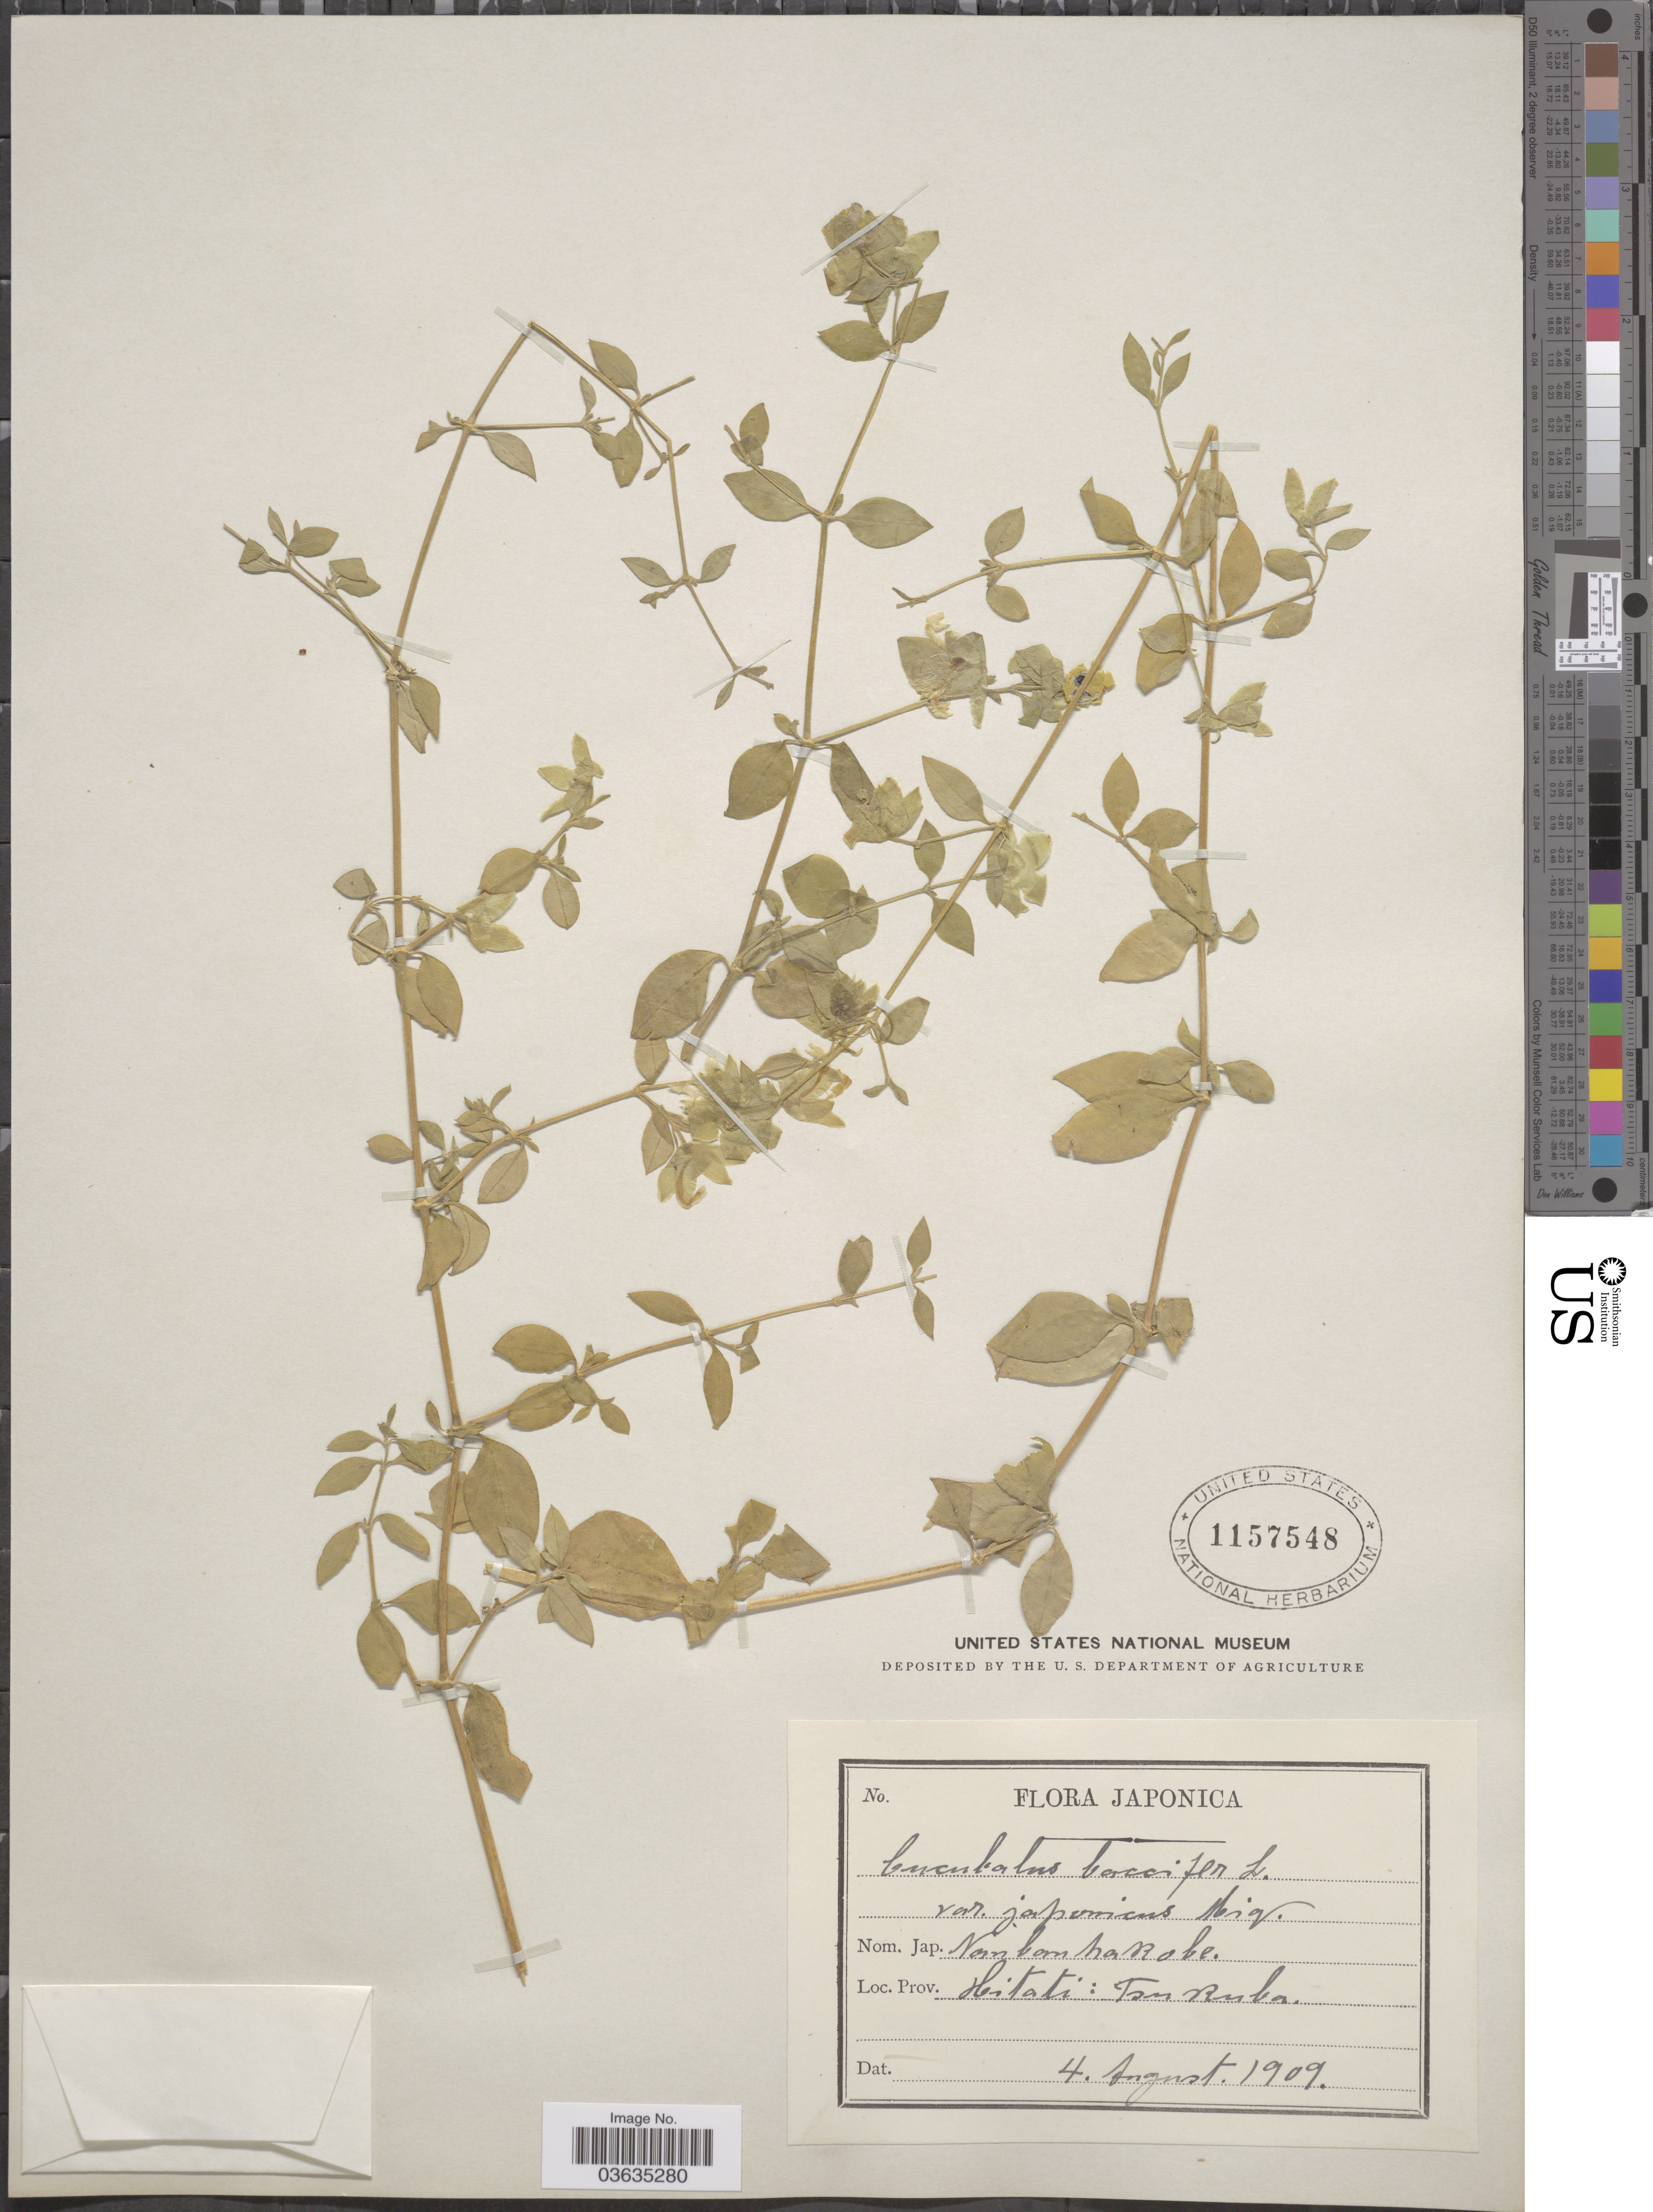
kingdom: Plantae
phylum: Tracheophyta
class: Magnoliopsida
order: Caryophyllales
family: Caryophyllaceae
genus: Silene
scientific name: Silene baccifera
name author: (L.) Durande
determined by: U.S. National Herbarium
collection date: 1909-08-04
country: Japan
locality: Hitati: Tsukuba.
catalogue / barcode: US 1157548